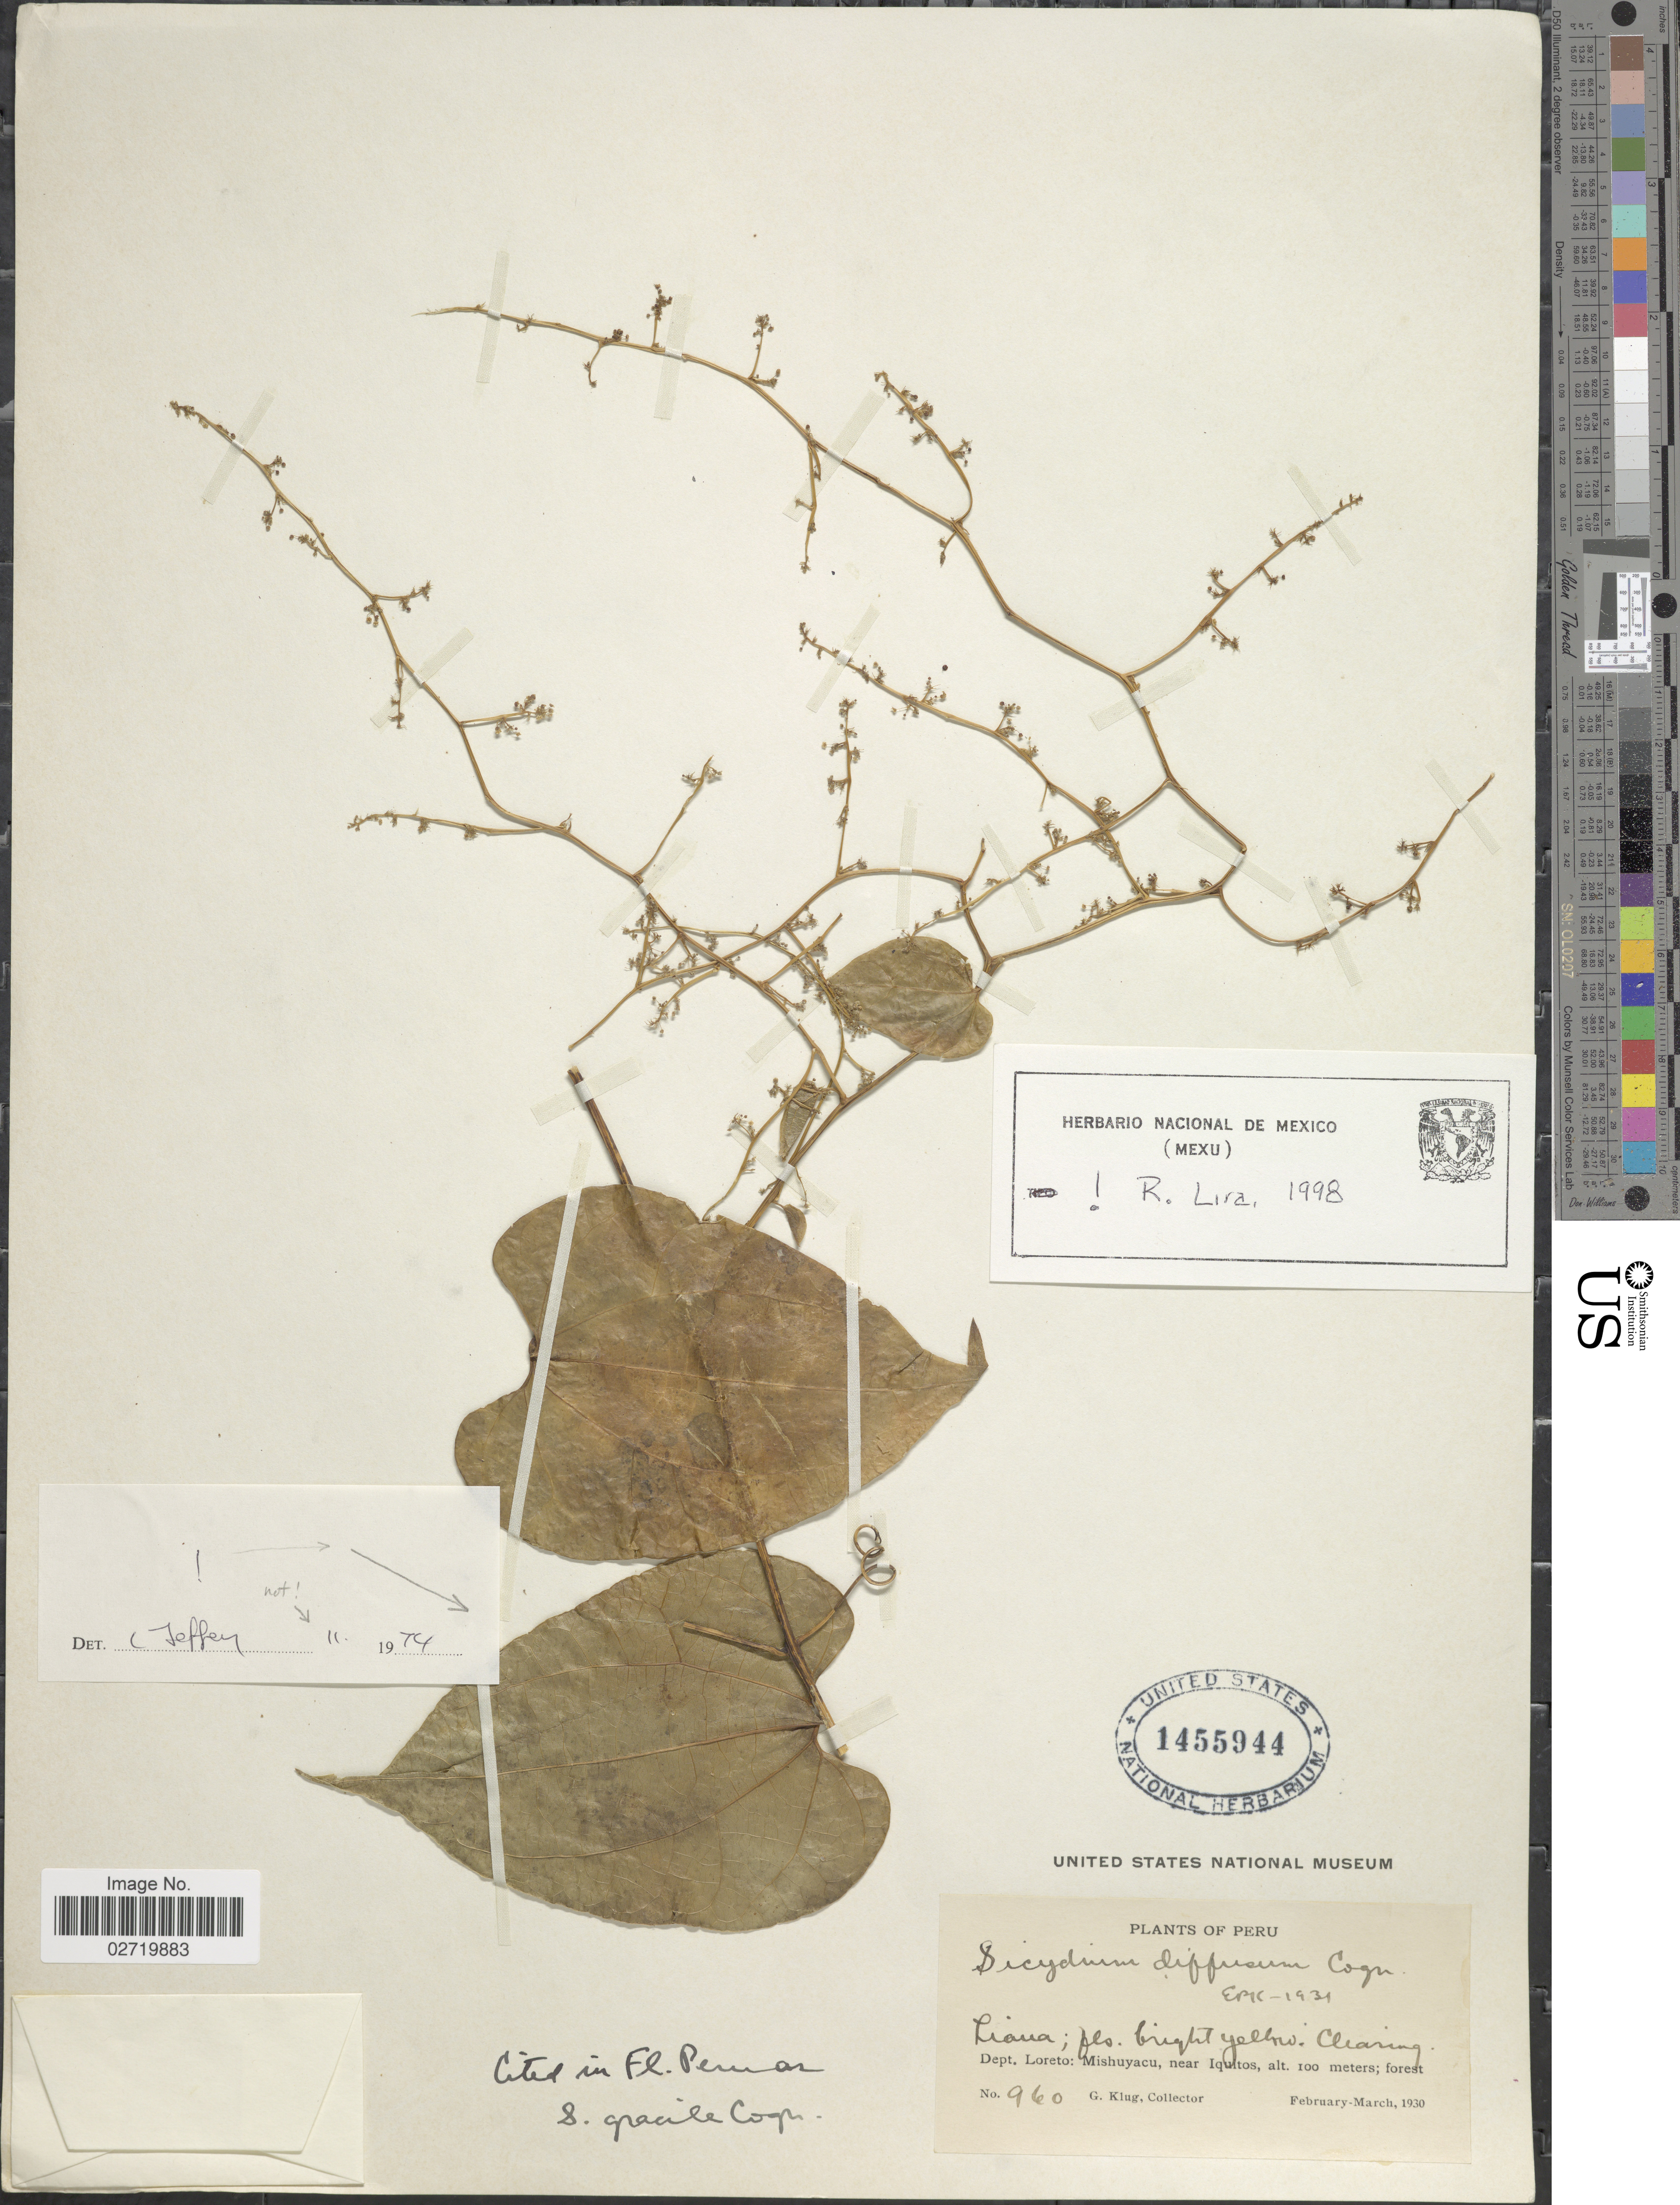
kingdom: Plantae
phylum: Tracheophyta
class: Magnoliopsida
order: Cucurbitales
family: Cucurbitaceae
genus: Sicydium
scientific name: Sicydium diffusum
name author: Cogn.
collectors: G. Klug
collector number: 690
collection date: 1930-02/1930-03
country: Peru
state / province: Loreto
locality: Dept. Loreto: Mishuyacu, near Iquitos.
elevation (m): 100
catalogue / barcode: US 1455944